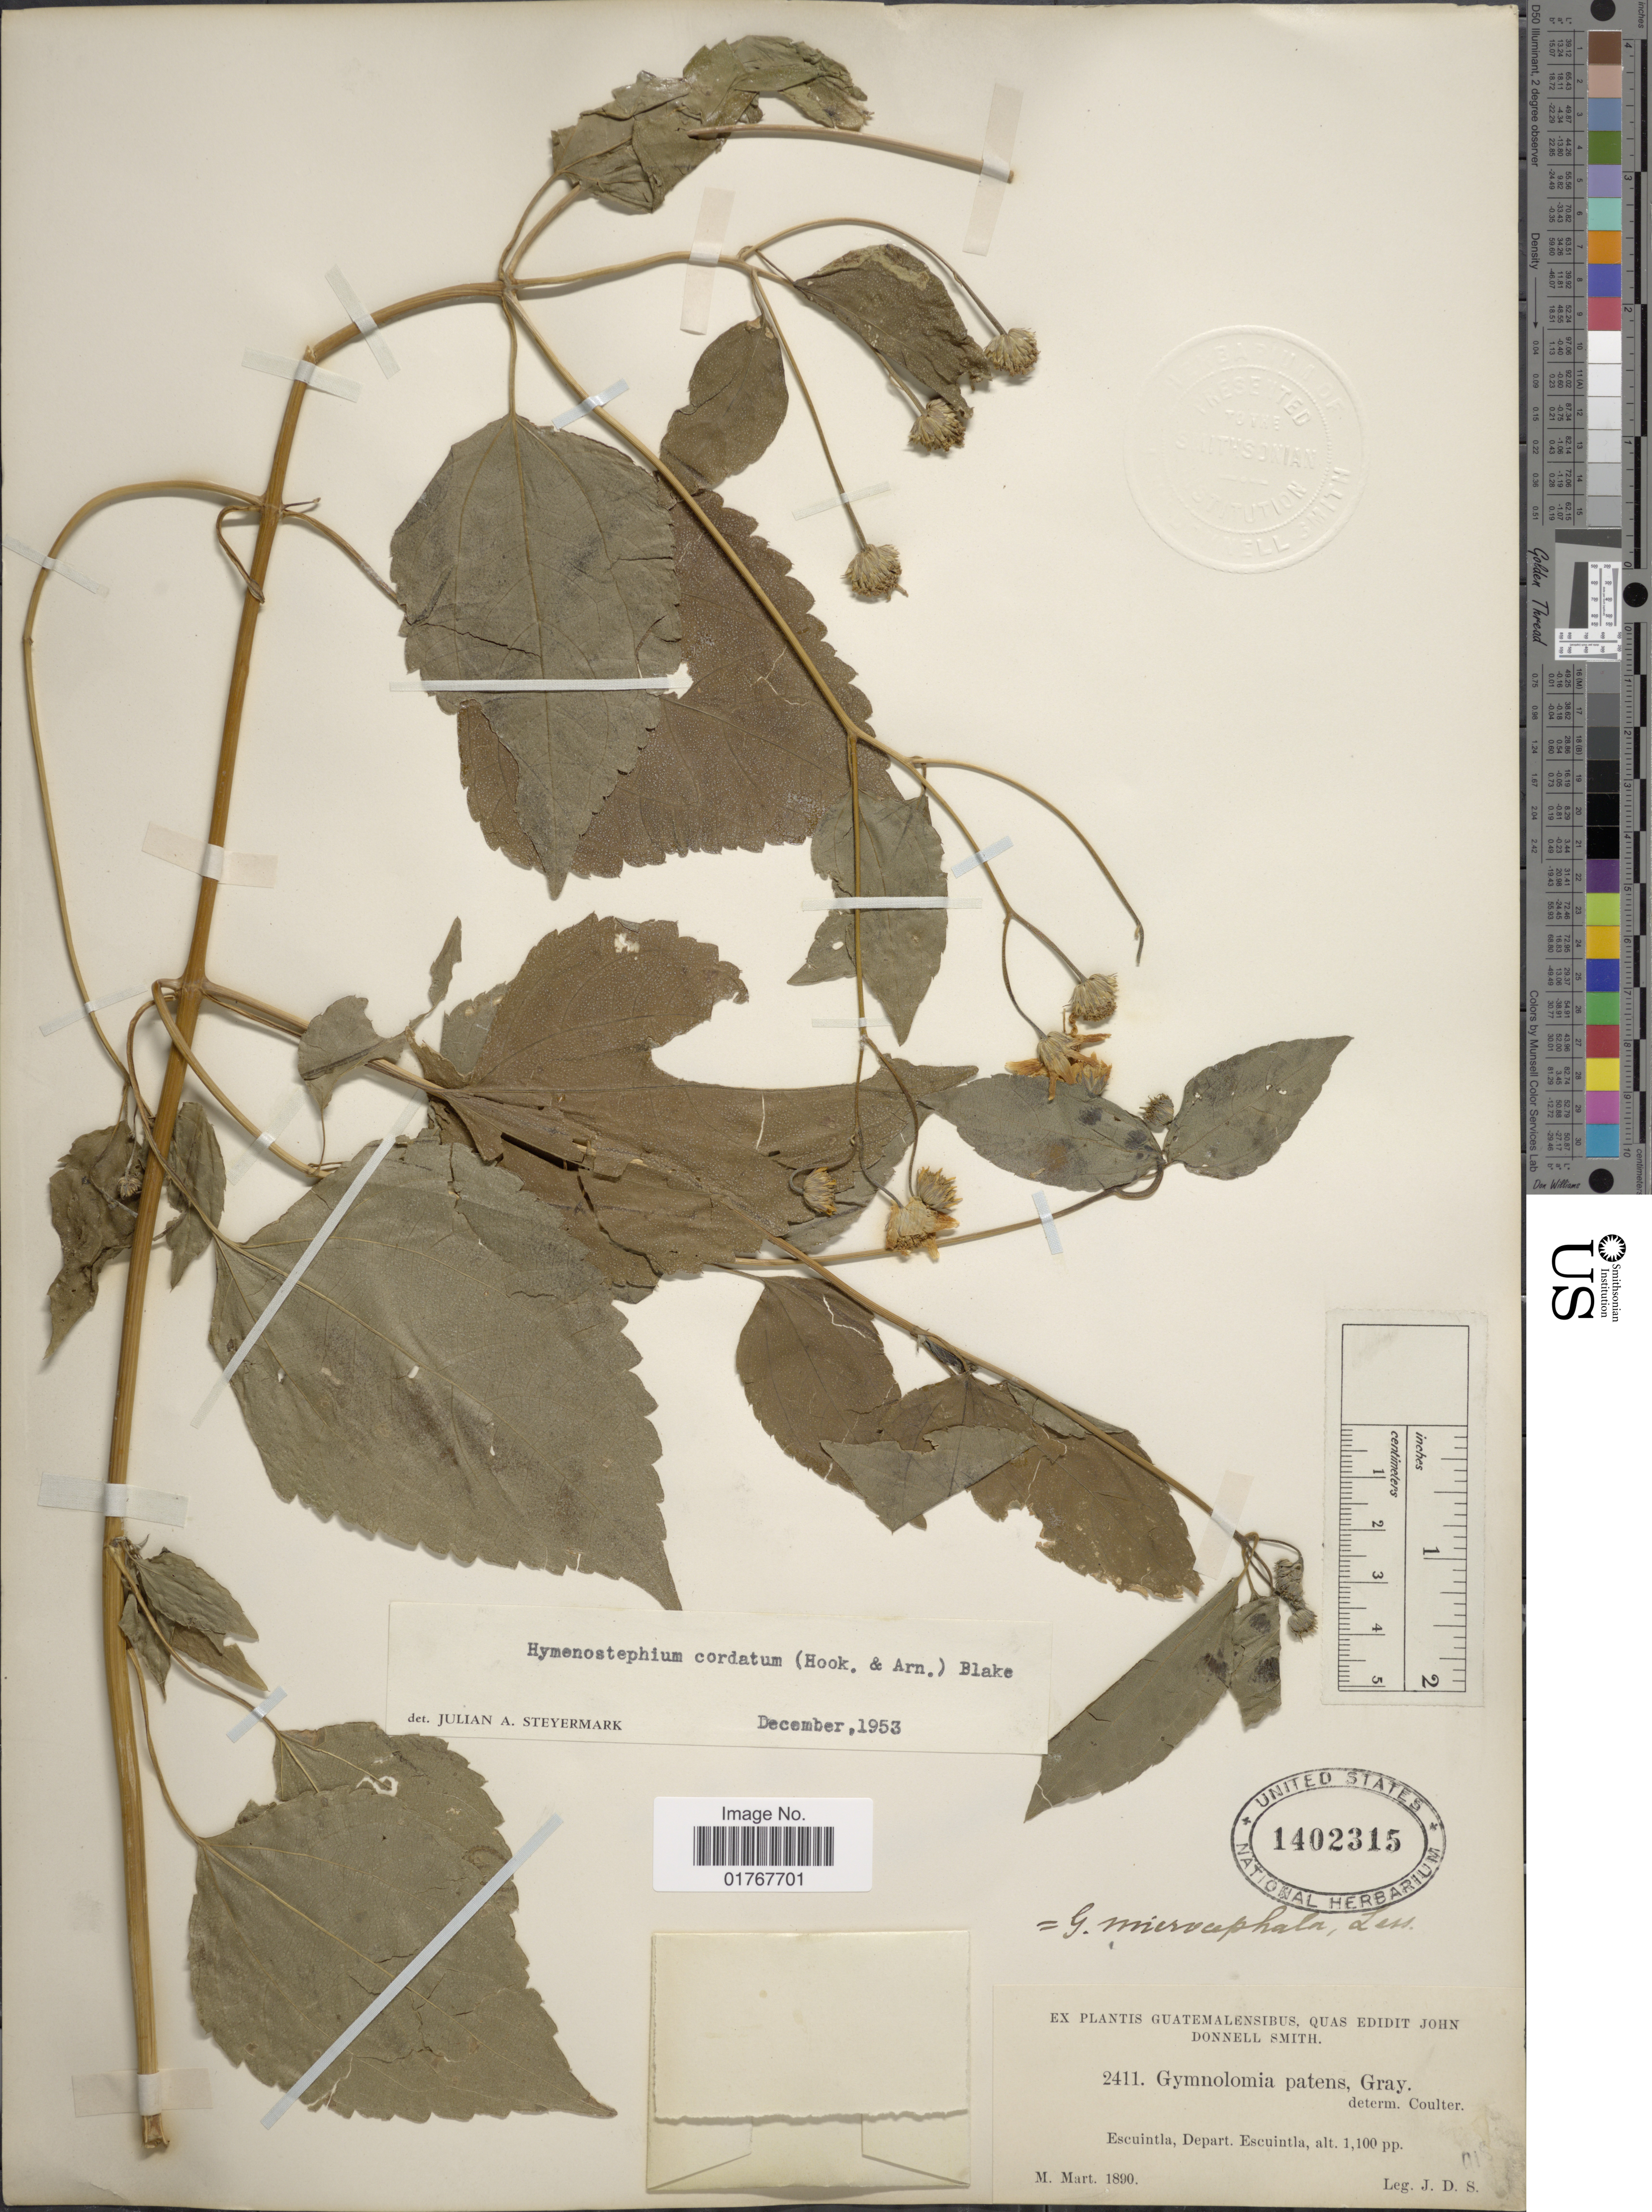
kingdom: Plantae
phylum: Tracheophyta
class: Magnoliopsida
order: Asterales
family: Asteraceae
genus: Viguiera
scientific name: Viguiera cordata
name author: (Hook. & Arn.) D'Arcy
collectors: J. Donnell Smith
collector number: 2411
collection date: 1890-03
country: Guatemala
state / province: Escuintla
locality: Escuintla, Depart. Escuintla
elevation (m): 335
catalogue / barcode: US 1402315